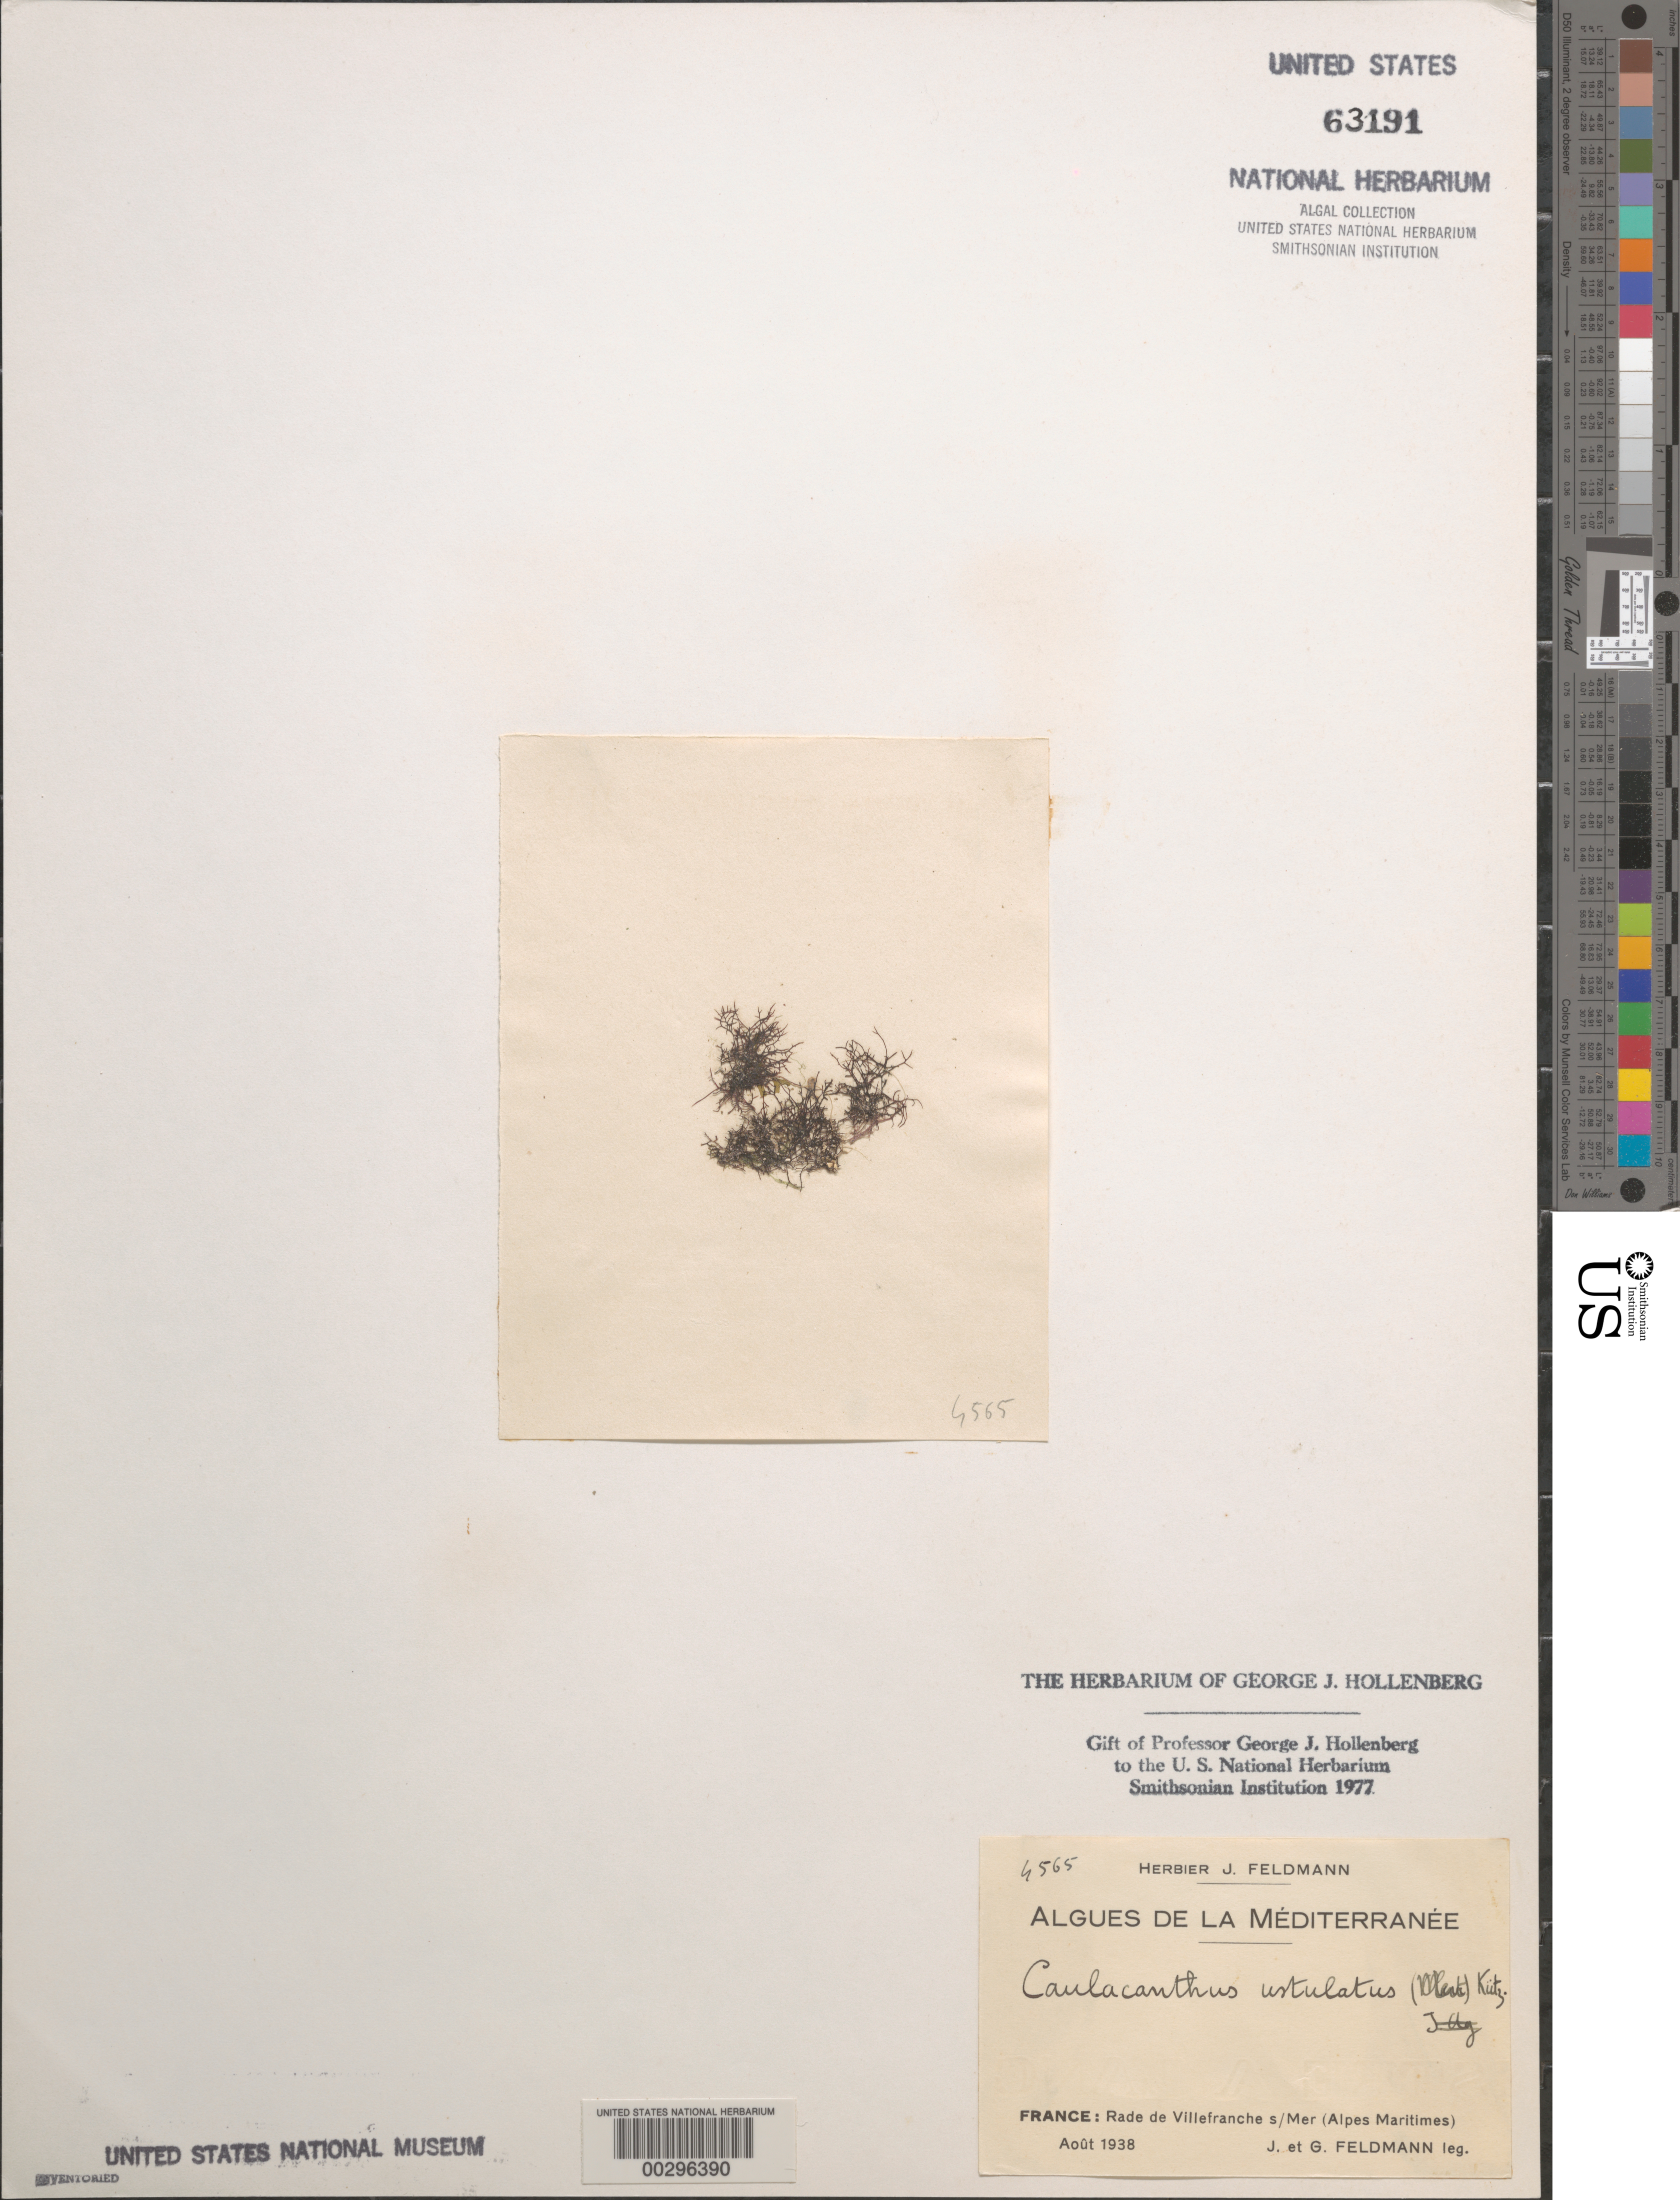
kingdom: Plantae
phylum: Rhodophyta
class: Florideophyceae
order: Gigartinales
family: Caulacanthaceae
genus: Caulacanthus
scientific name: Caulacanthus ustulatus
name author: (Mert. ex Turner) Kütz.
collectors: J. Feldmann & G. Feldmann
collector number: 4565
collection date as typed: Aug 1938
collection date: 1938-08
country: France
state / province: Provence-Alpes-Côte d'Azur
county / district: Alpes-Maritimes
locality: Rade de Villefranche sur Mer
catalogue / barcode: US 63191